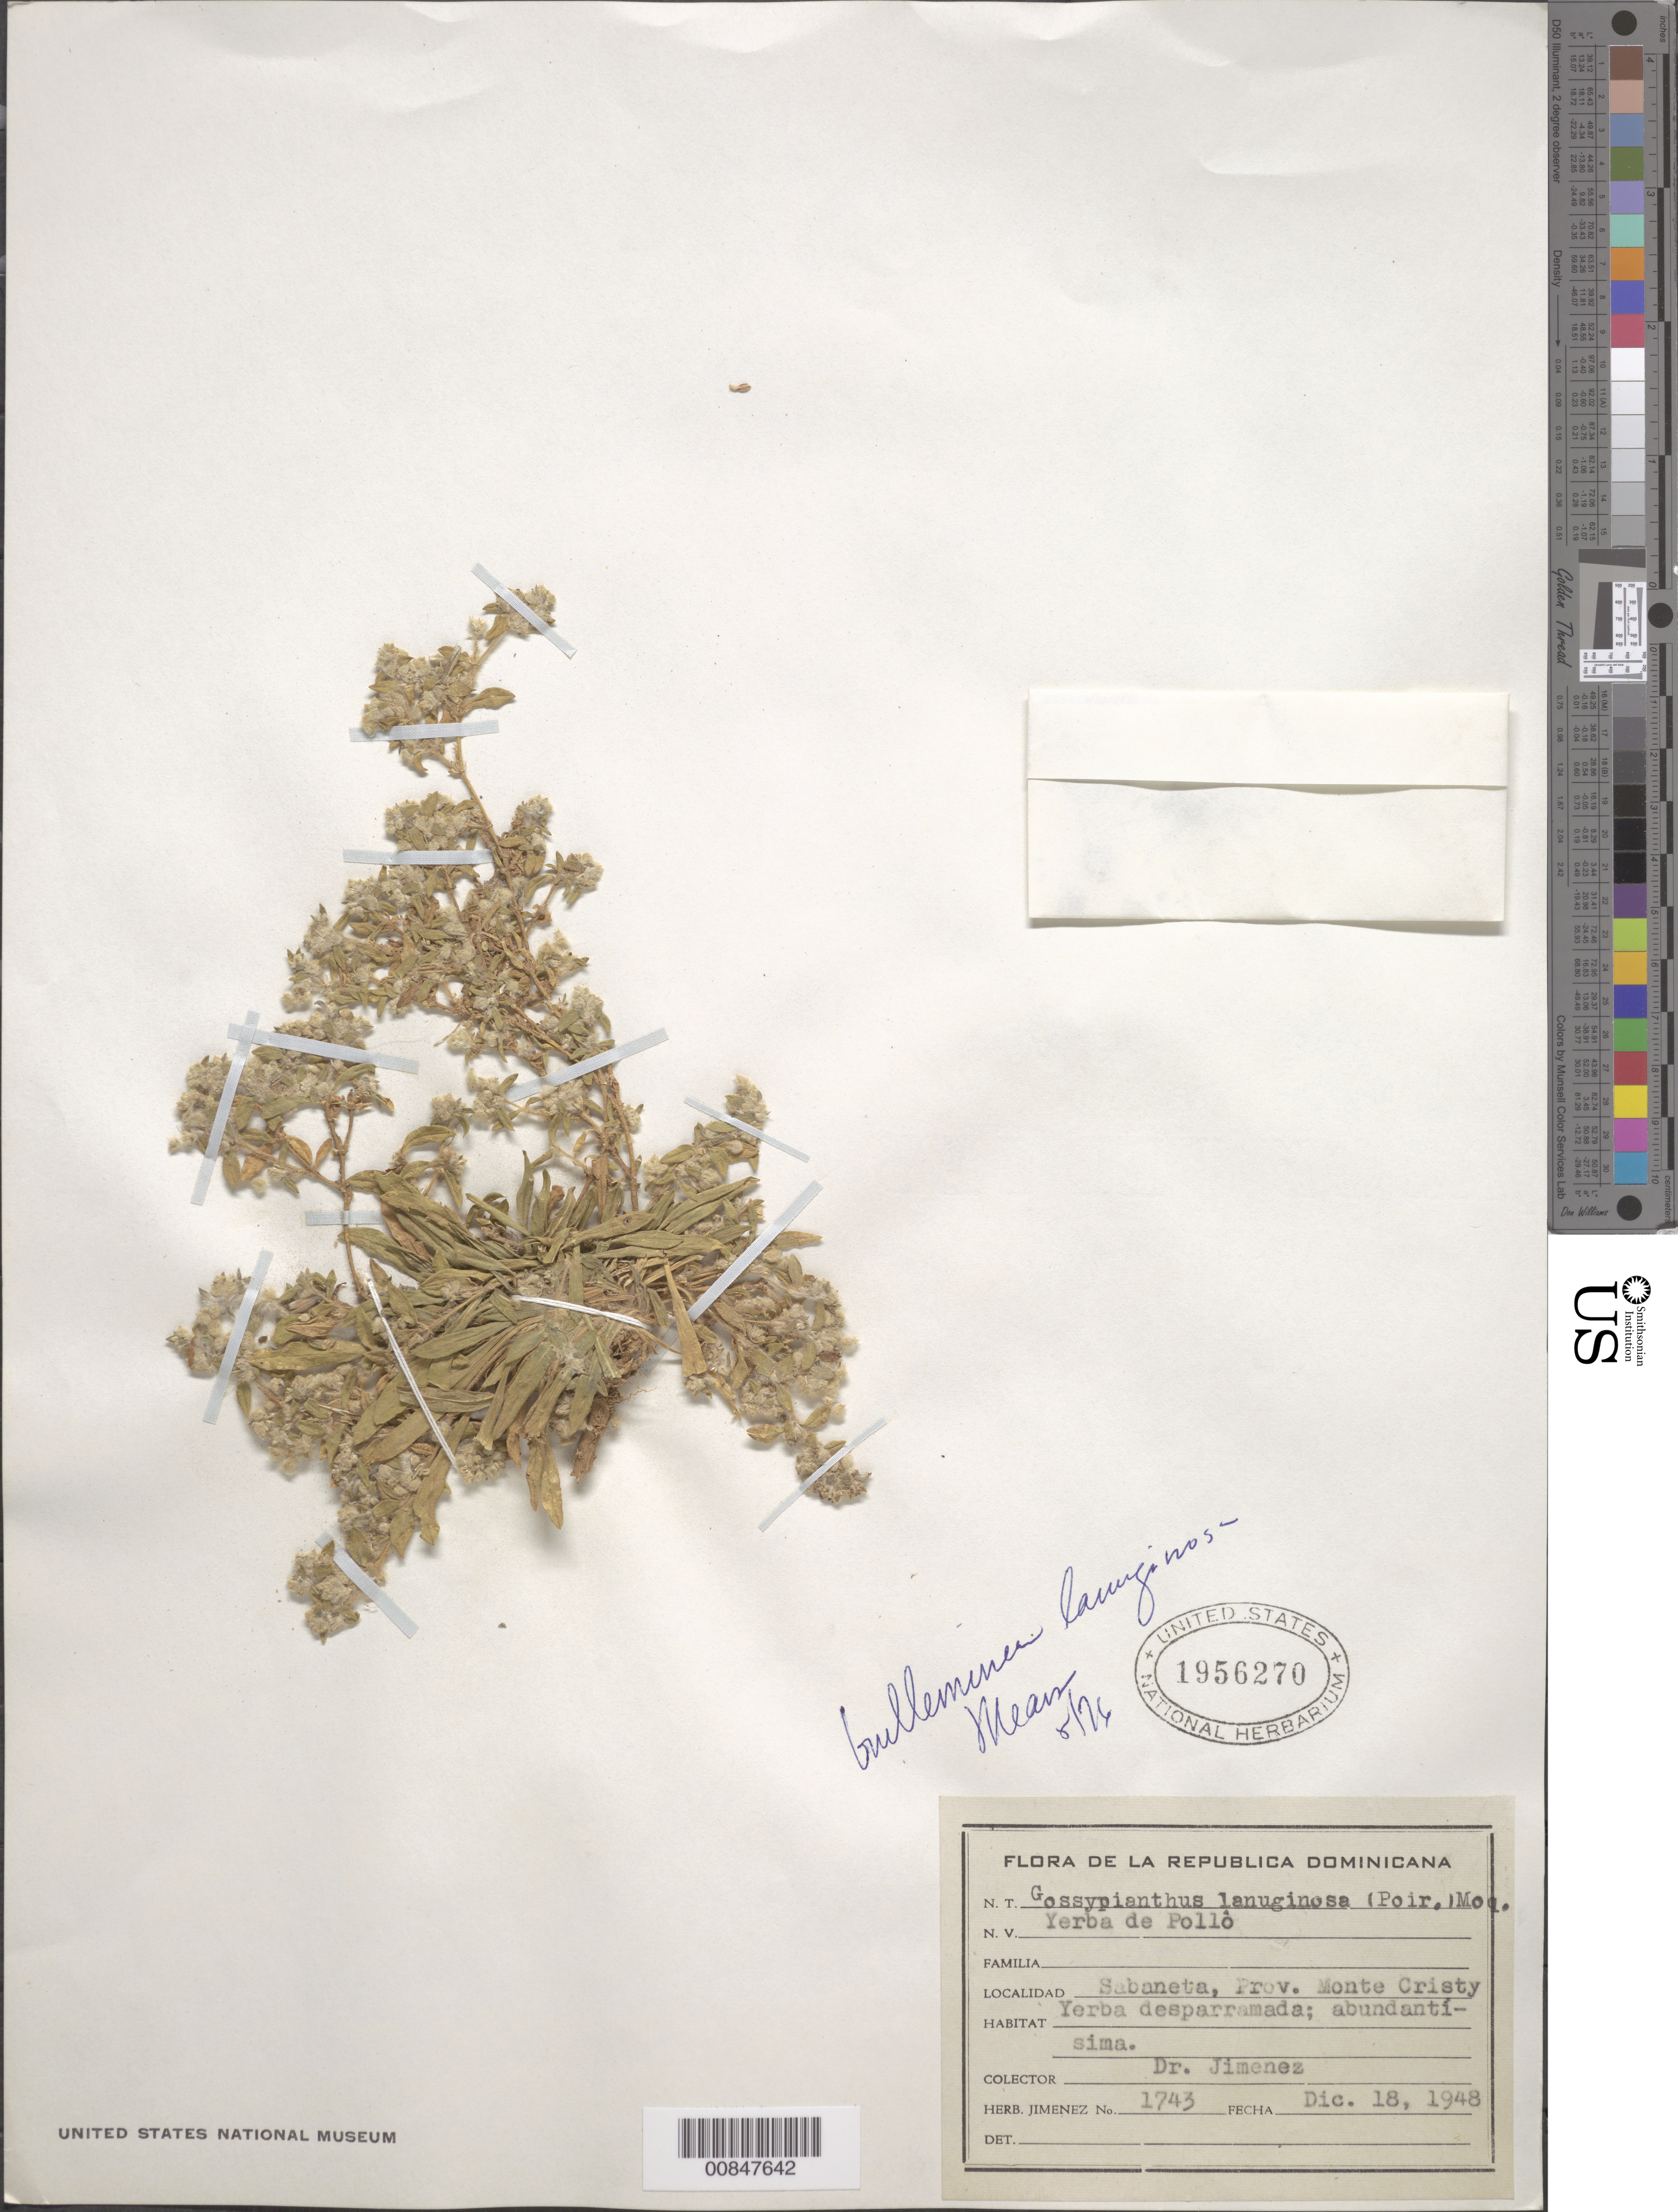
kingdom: Plantae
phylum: Tracheophyta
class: Magnoliopsida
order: Caryophyllales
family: Amaranthaceae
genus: Guilleminea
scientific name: Guilleminea lanuginosa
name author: (Poir.) Benth. & Hook. f.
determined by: Mears, --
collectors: J. J. Jiménez Almonte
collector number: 1743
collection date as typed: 18 Dec 1948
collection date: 1948-12-18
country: Dominican Republic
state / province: Monte Cristi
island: Hispaniola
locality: Sabaneta.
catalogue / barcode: US 1956270